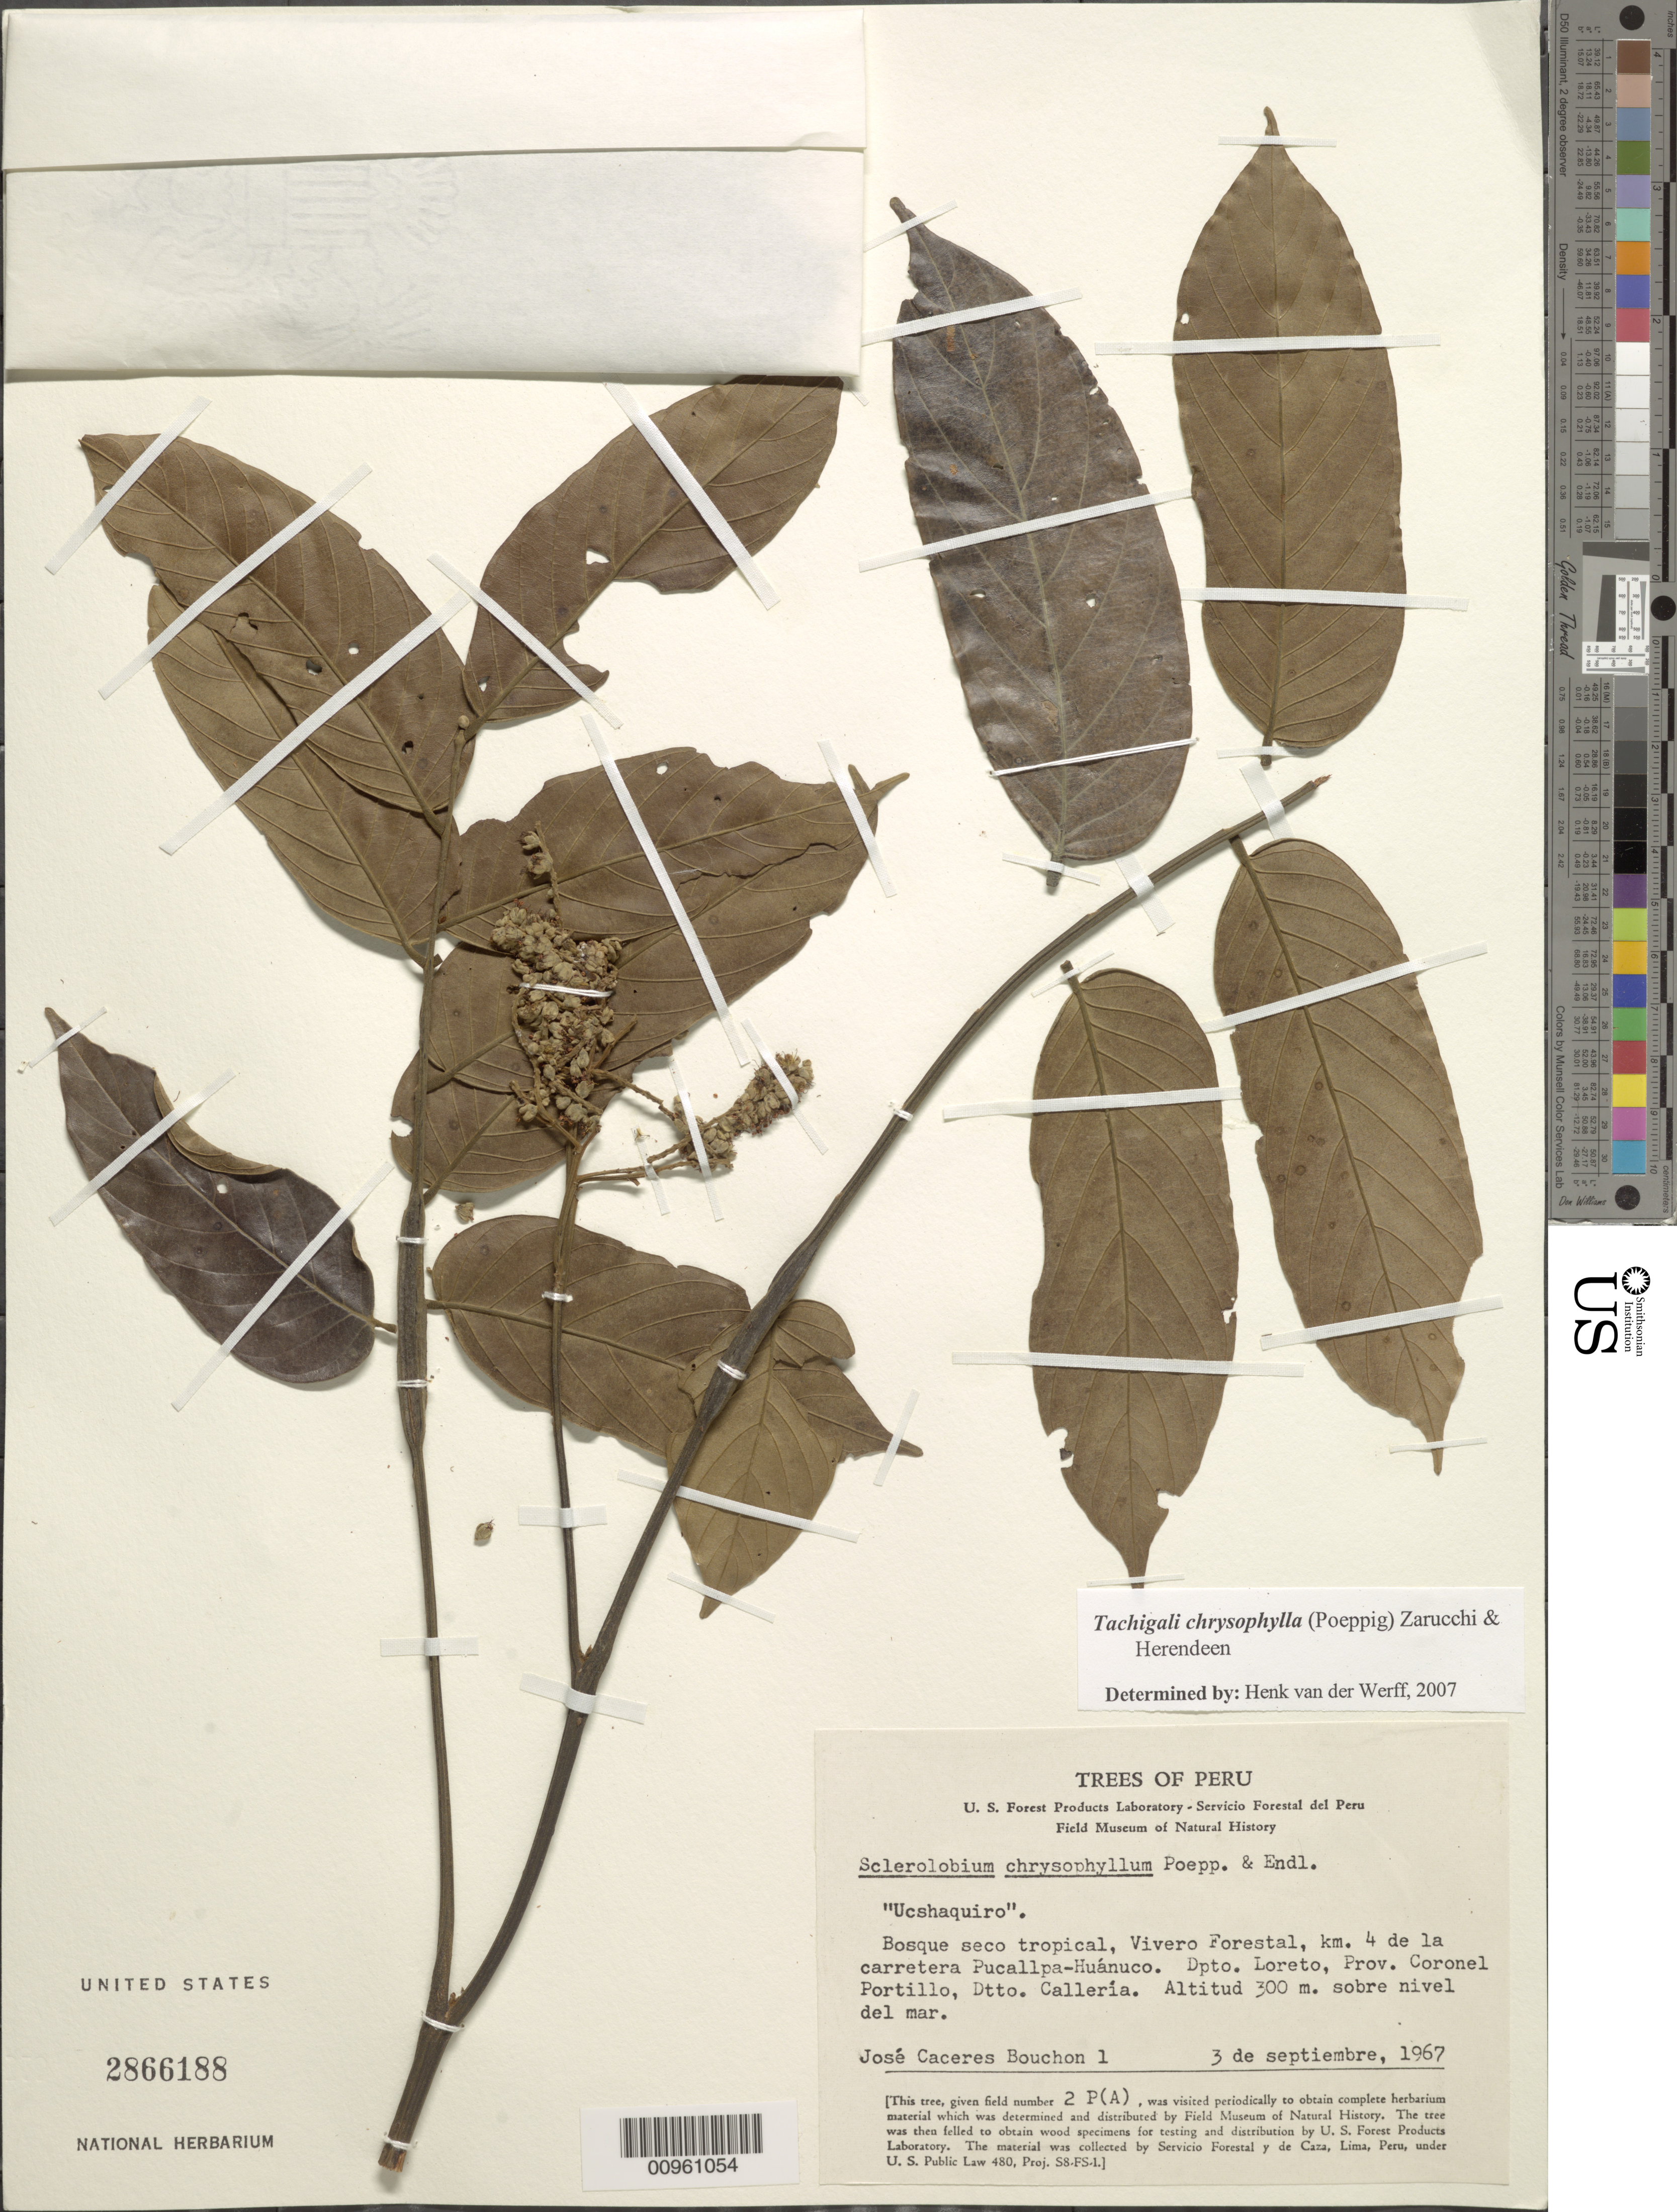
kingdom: Plantae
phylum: Tracheophyta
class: Magnoliopsida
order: Fabales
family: Fabaceae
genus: Tachigali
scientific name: Tachigali chrysophylla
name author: (Poepp.) Zarucchi & Herend.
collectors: J. Bouchon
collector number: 1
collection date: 1967-09-03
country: Peru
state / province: Loreto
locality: Prov. Coronel Portillo, Dtto. Calleria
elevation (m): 300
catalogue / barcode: US 2866188